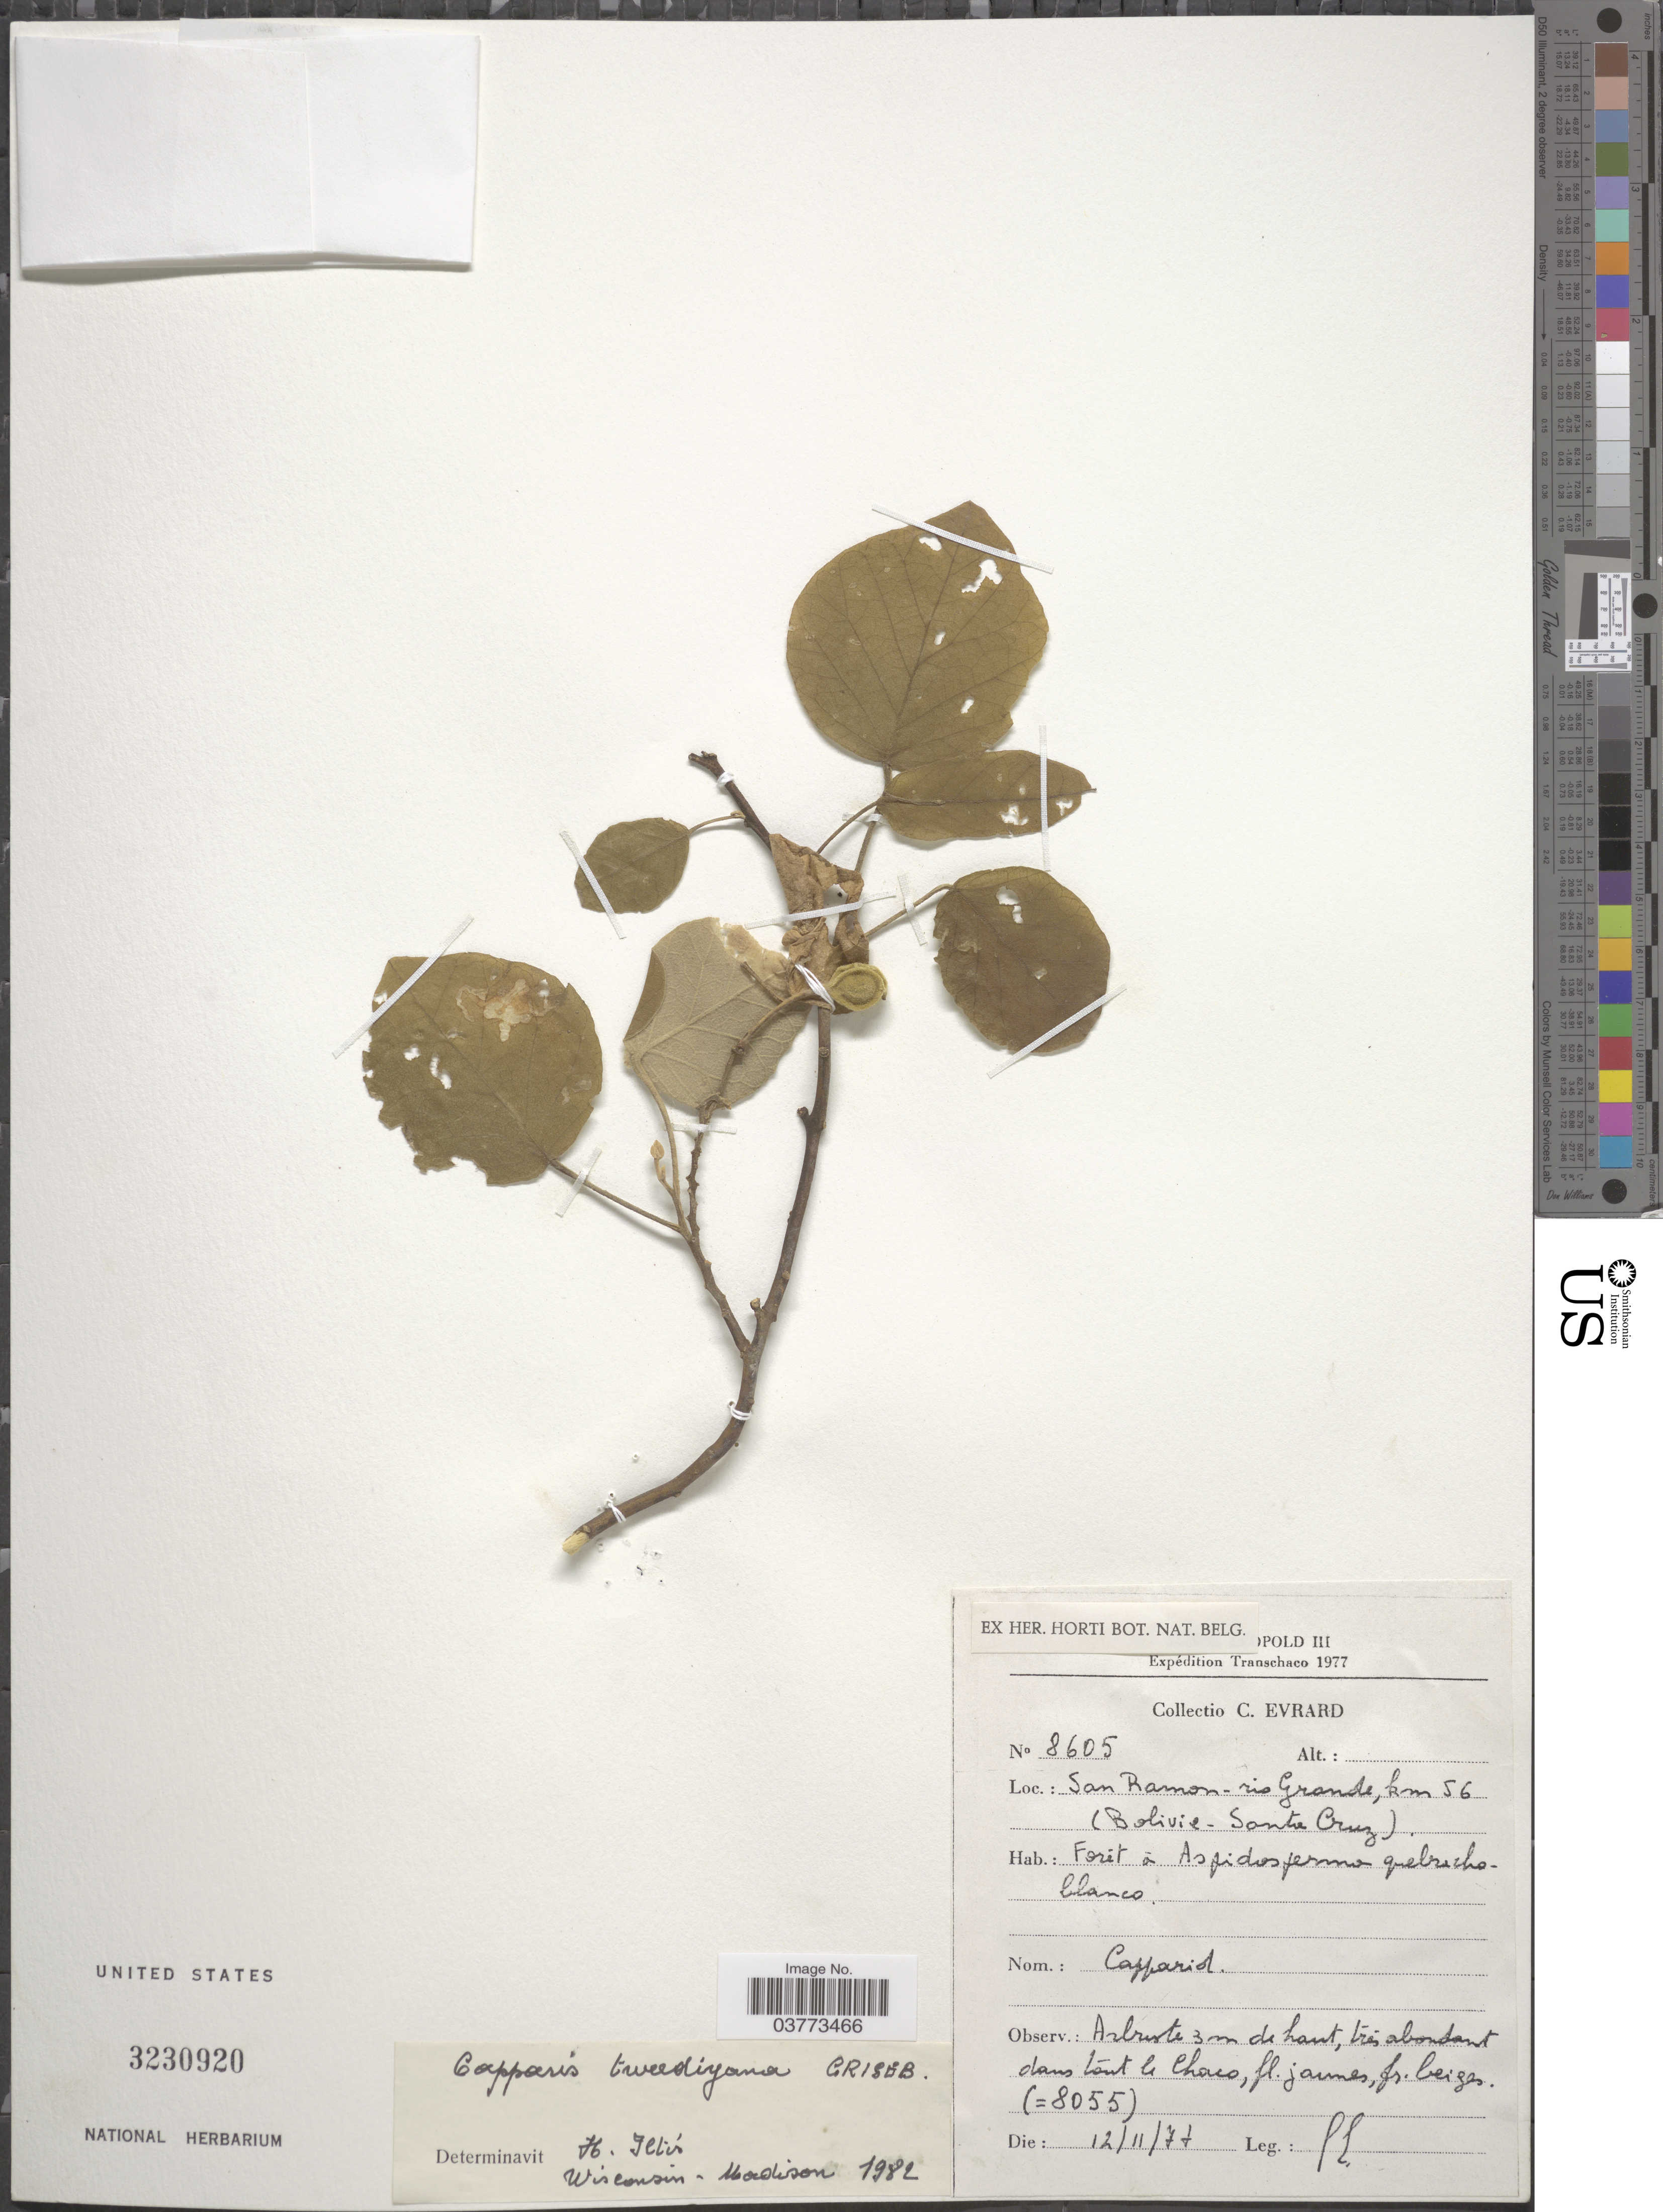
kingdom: Plantae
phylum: Tracheophyta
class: Magnoliopsida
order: Brassicales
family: Capparaceae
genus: Capparicordis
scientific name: Capparicordis tweediana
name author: (Eichler) Iltis & Cornejo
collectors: C. Evrard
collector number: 8605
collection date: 1977-11-12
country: Bolivia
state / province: Santa Cruz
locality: San Ramon- rio Grande, km 56 (Bolivie- Santa Cruz.)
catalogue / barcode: US 3230920